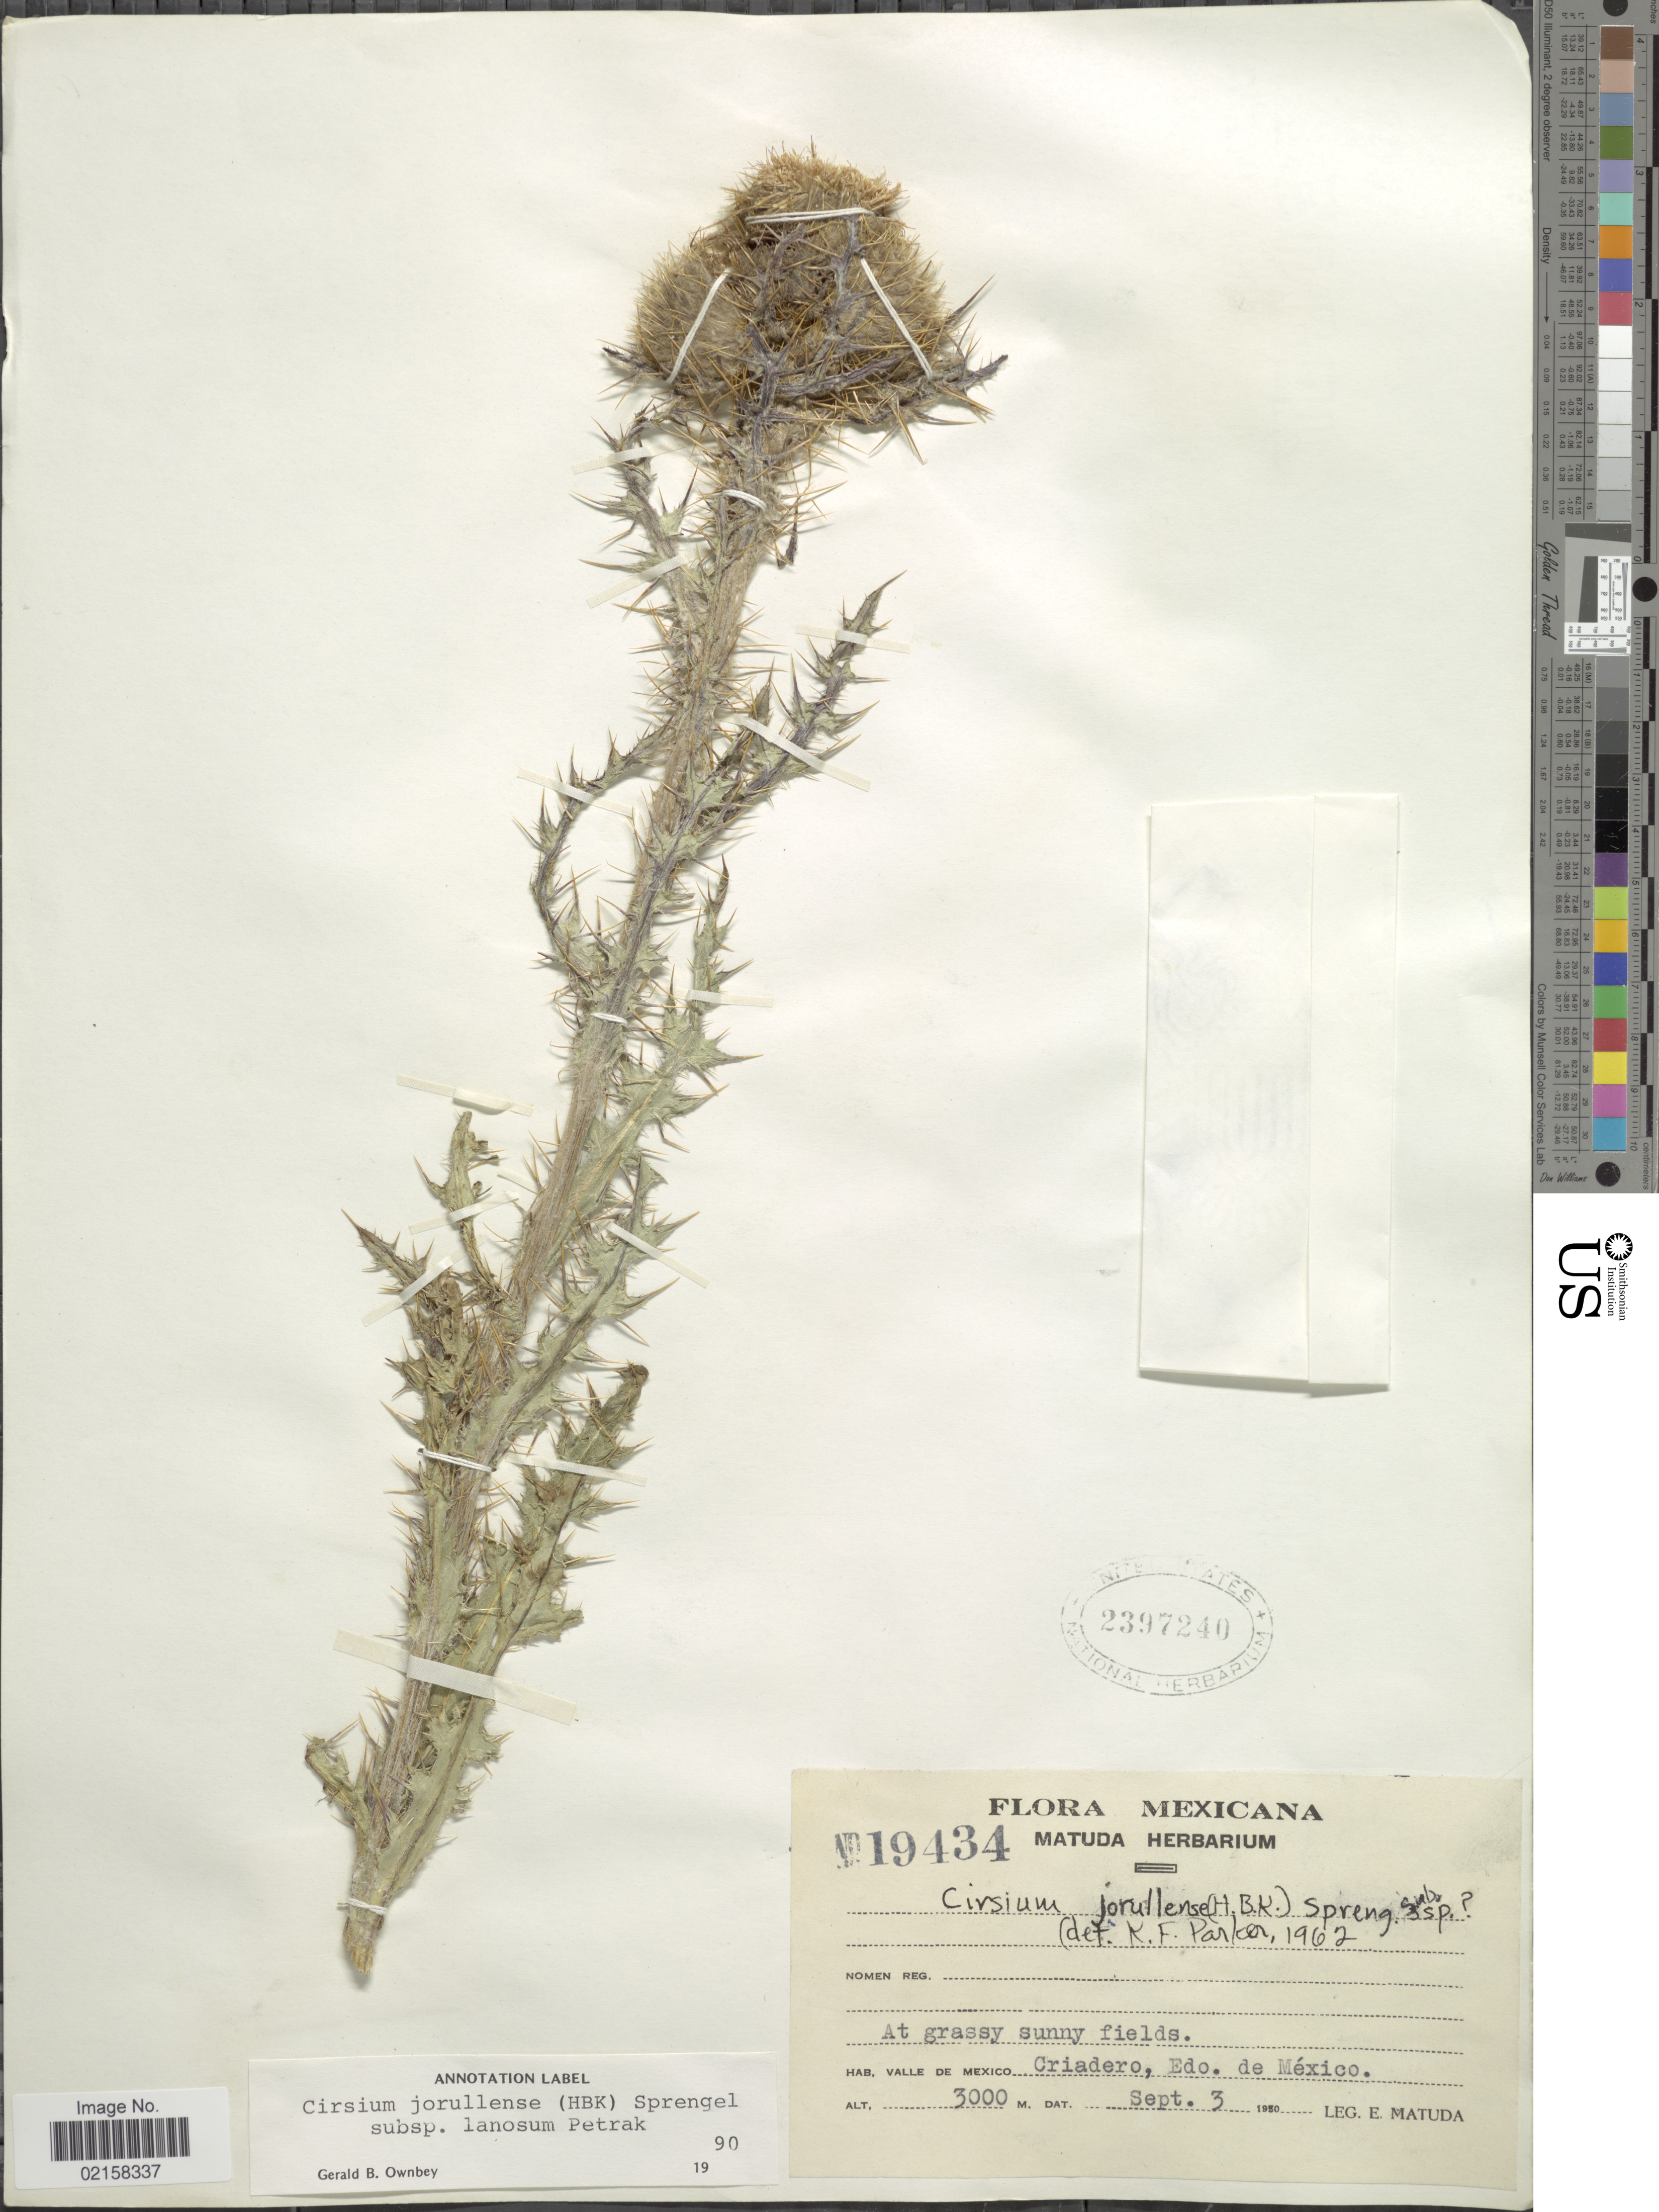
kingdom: Plantae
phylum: Tracheophyta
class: Magnoliopsida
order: Asterales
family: Asteraceae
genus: Cirsium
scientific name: Cirsium jorullense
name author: (Kunth) Spreng.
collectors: E. Matuda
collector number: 19434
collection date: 1950-09-03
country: Mexico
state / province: México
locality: At grassy sunny fields, Valle de Mexico, Criadero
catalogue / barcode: US 2397240